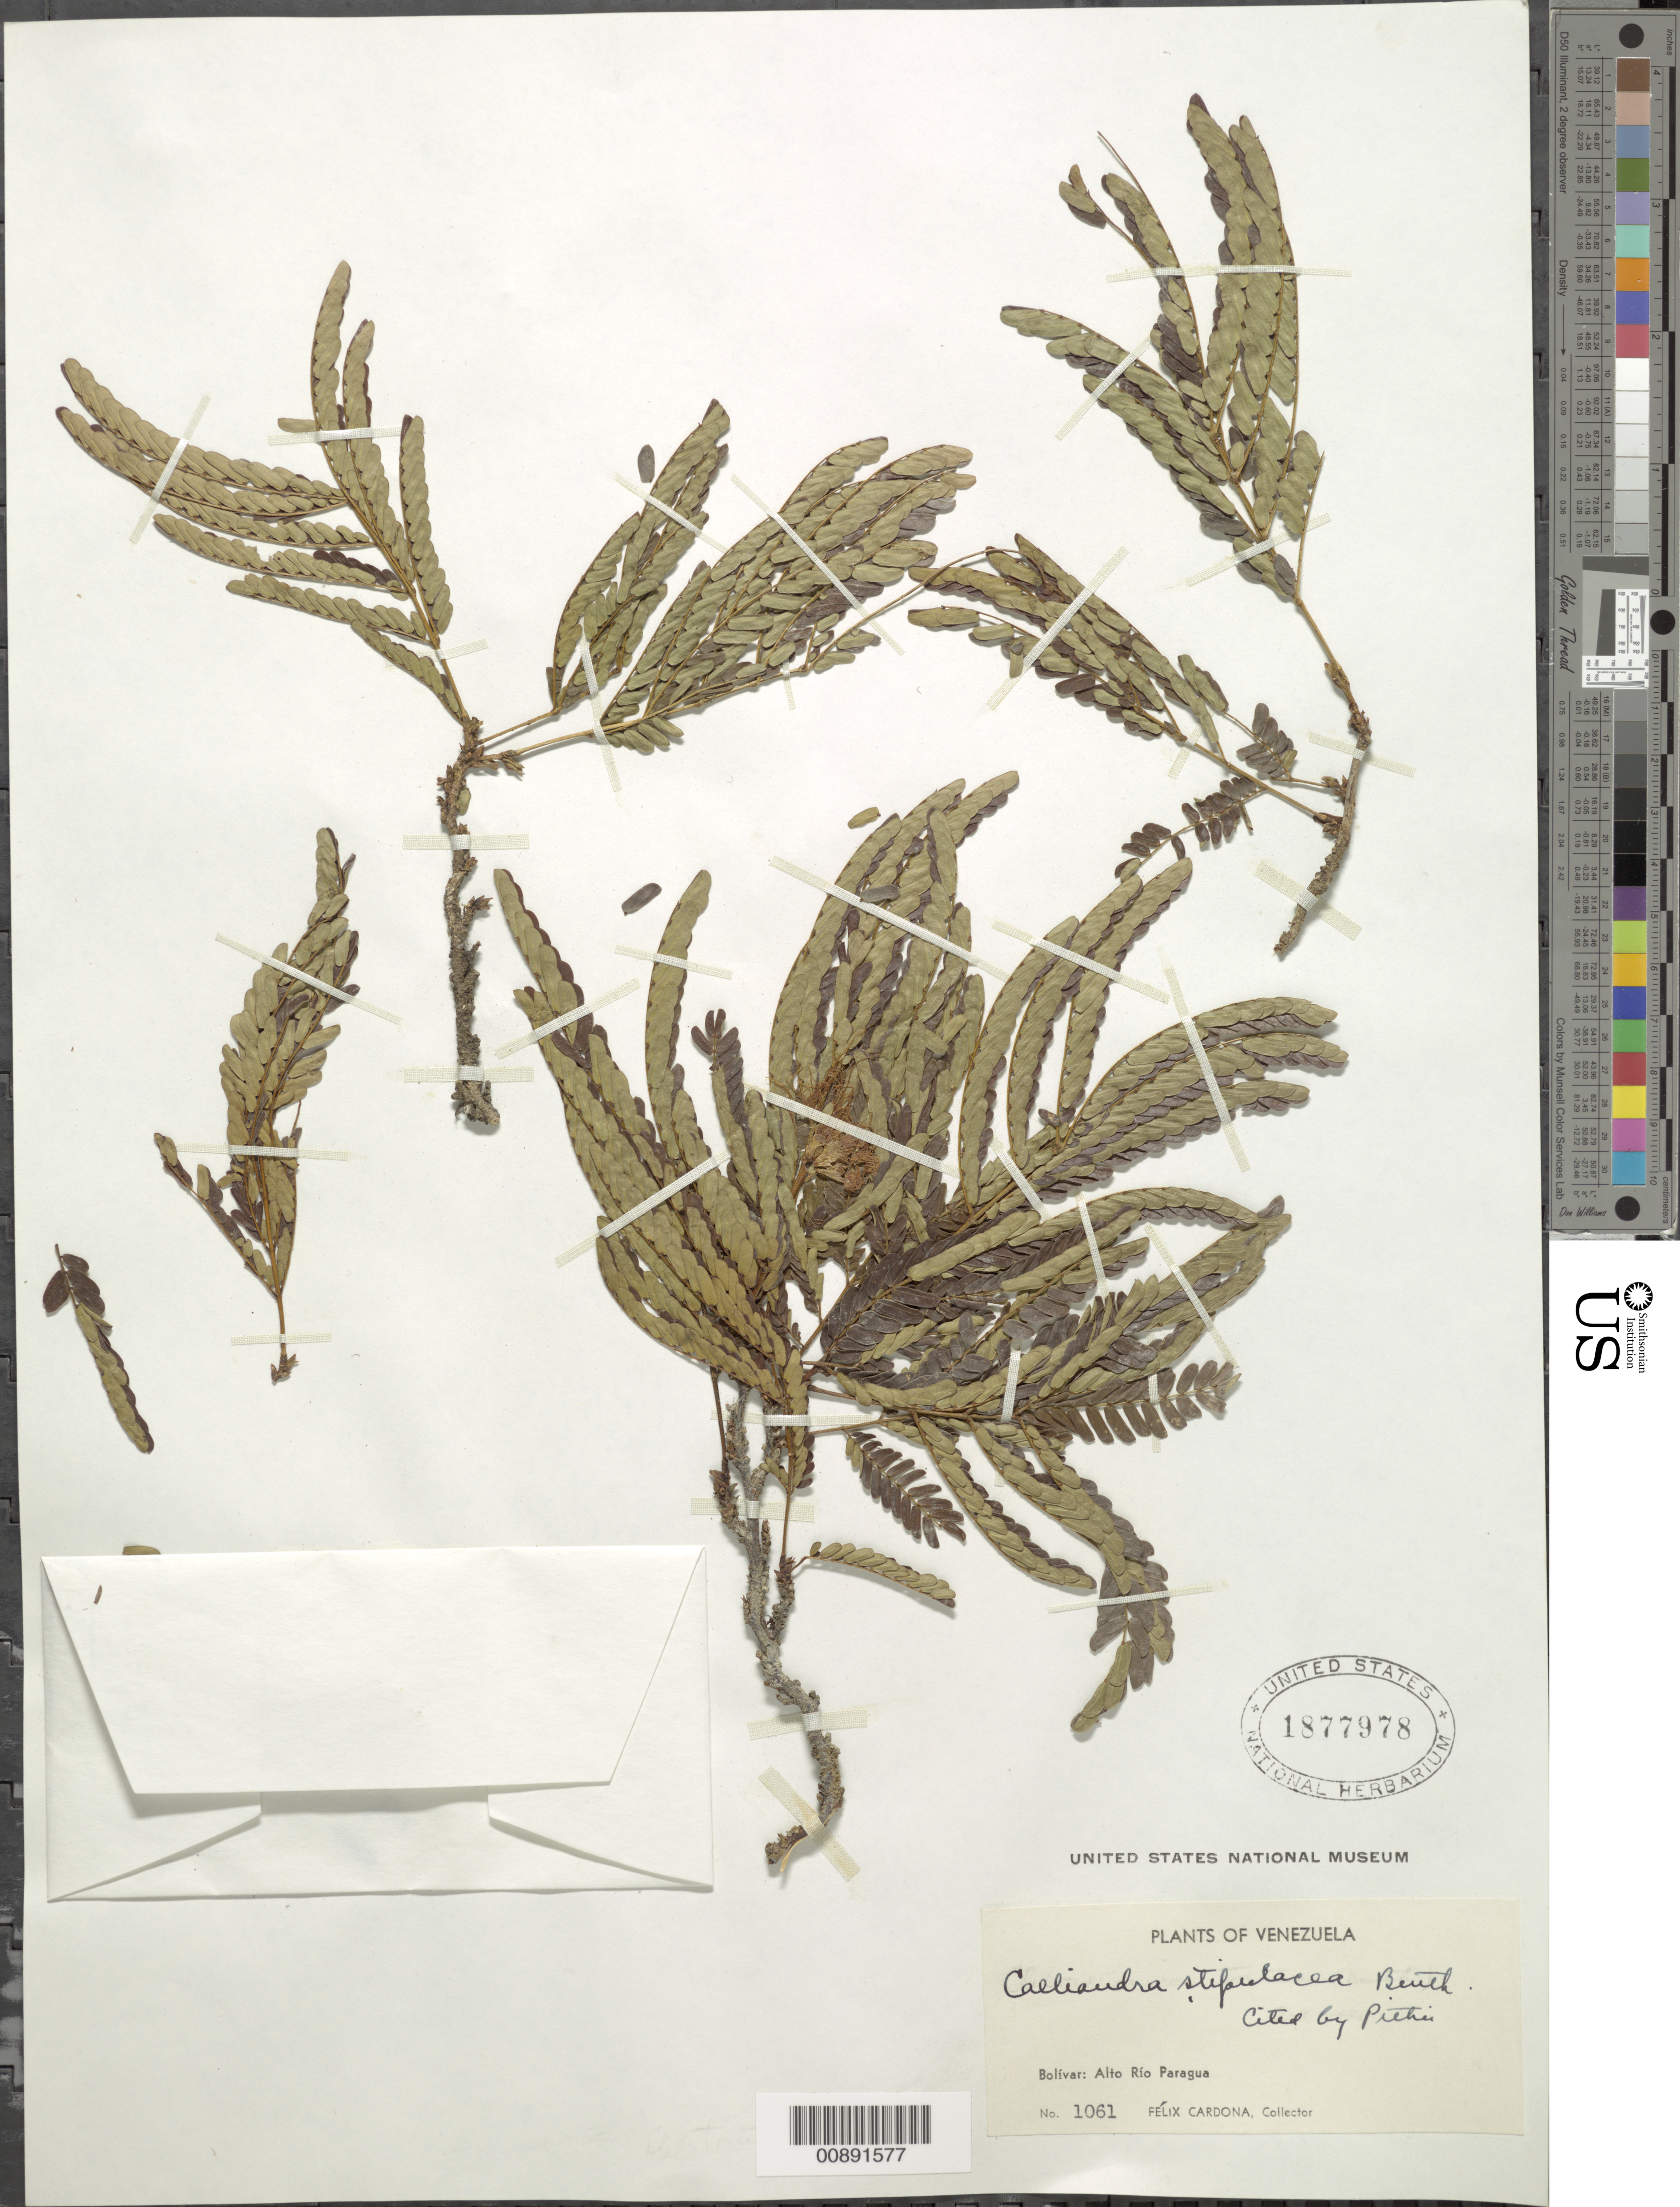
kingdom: Plantae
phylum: Tracheophyta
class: Magnoliopsida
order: Fabales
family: Fabaceae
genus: Calliandra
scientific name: Calliandra laxa var. stipulacea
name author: (Benth.) Barneby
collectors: F. Cardona Puig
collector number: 1061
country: Venezuela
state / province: Bolívar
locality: Alto Río Paragua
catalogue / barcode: US 1877978